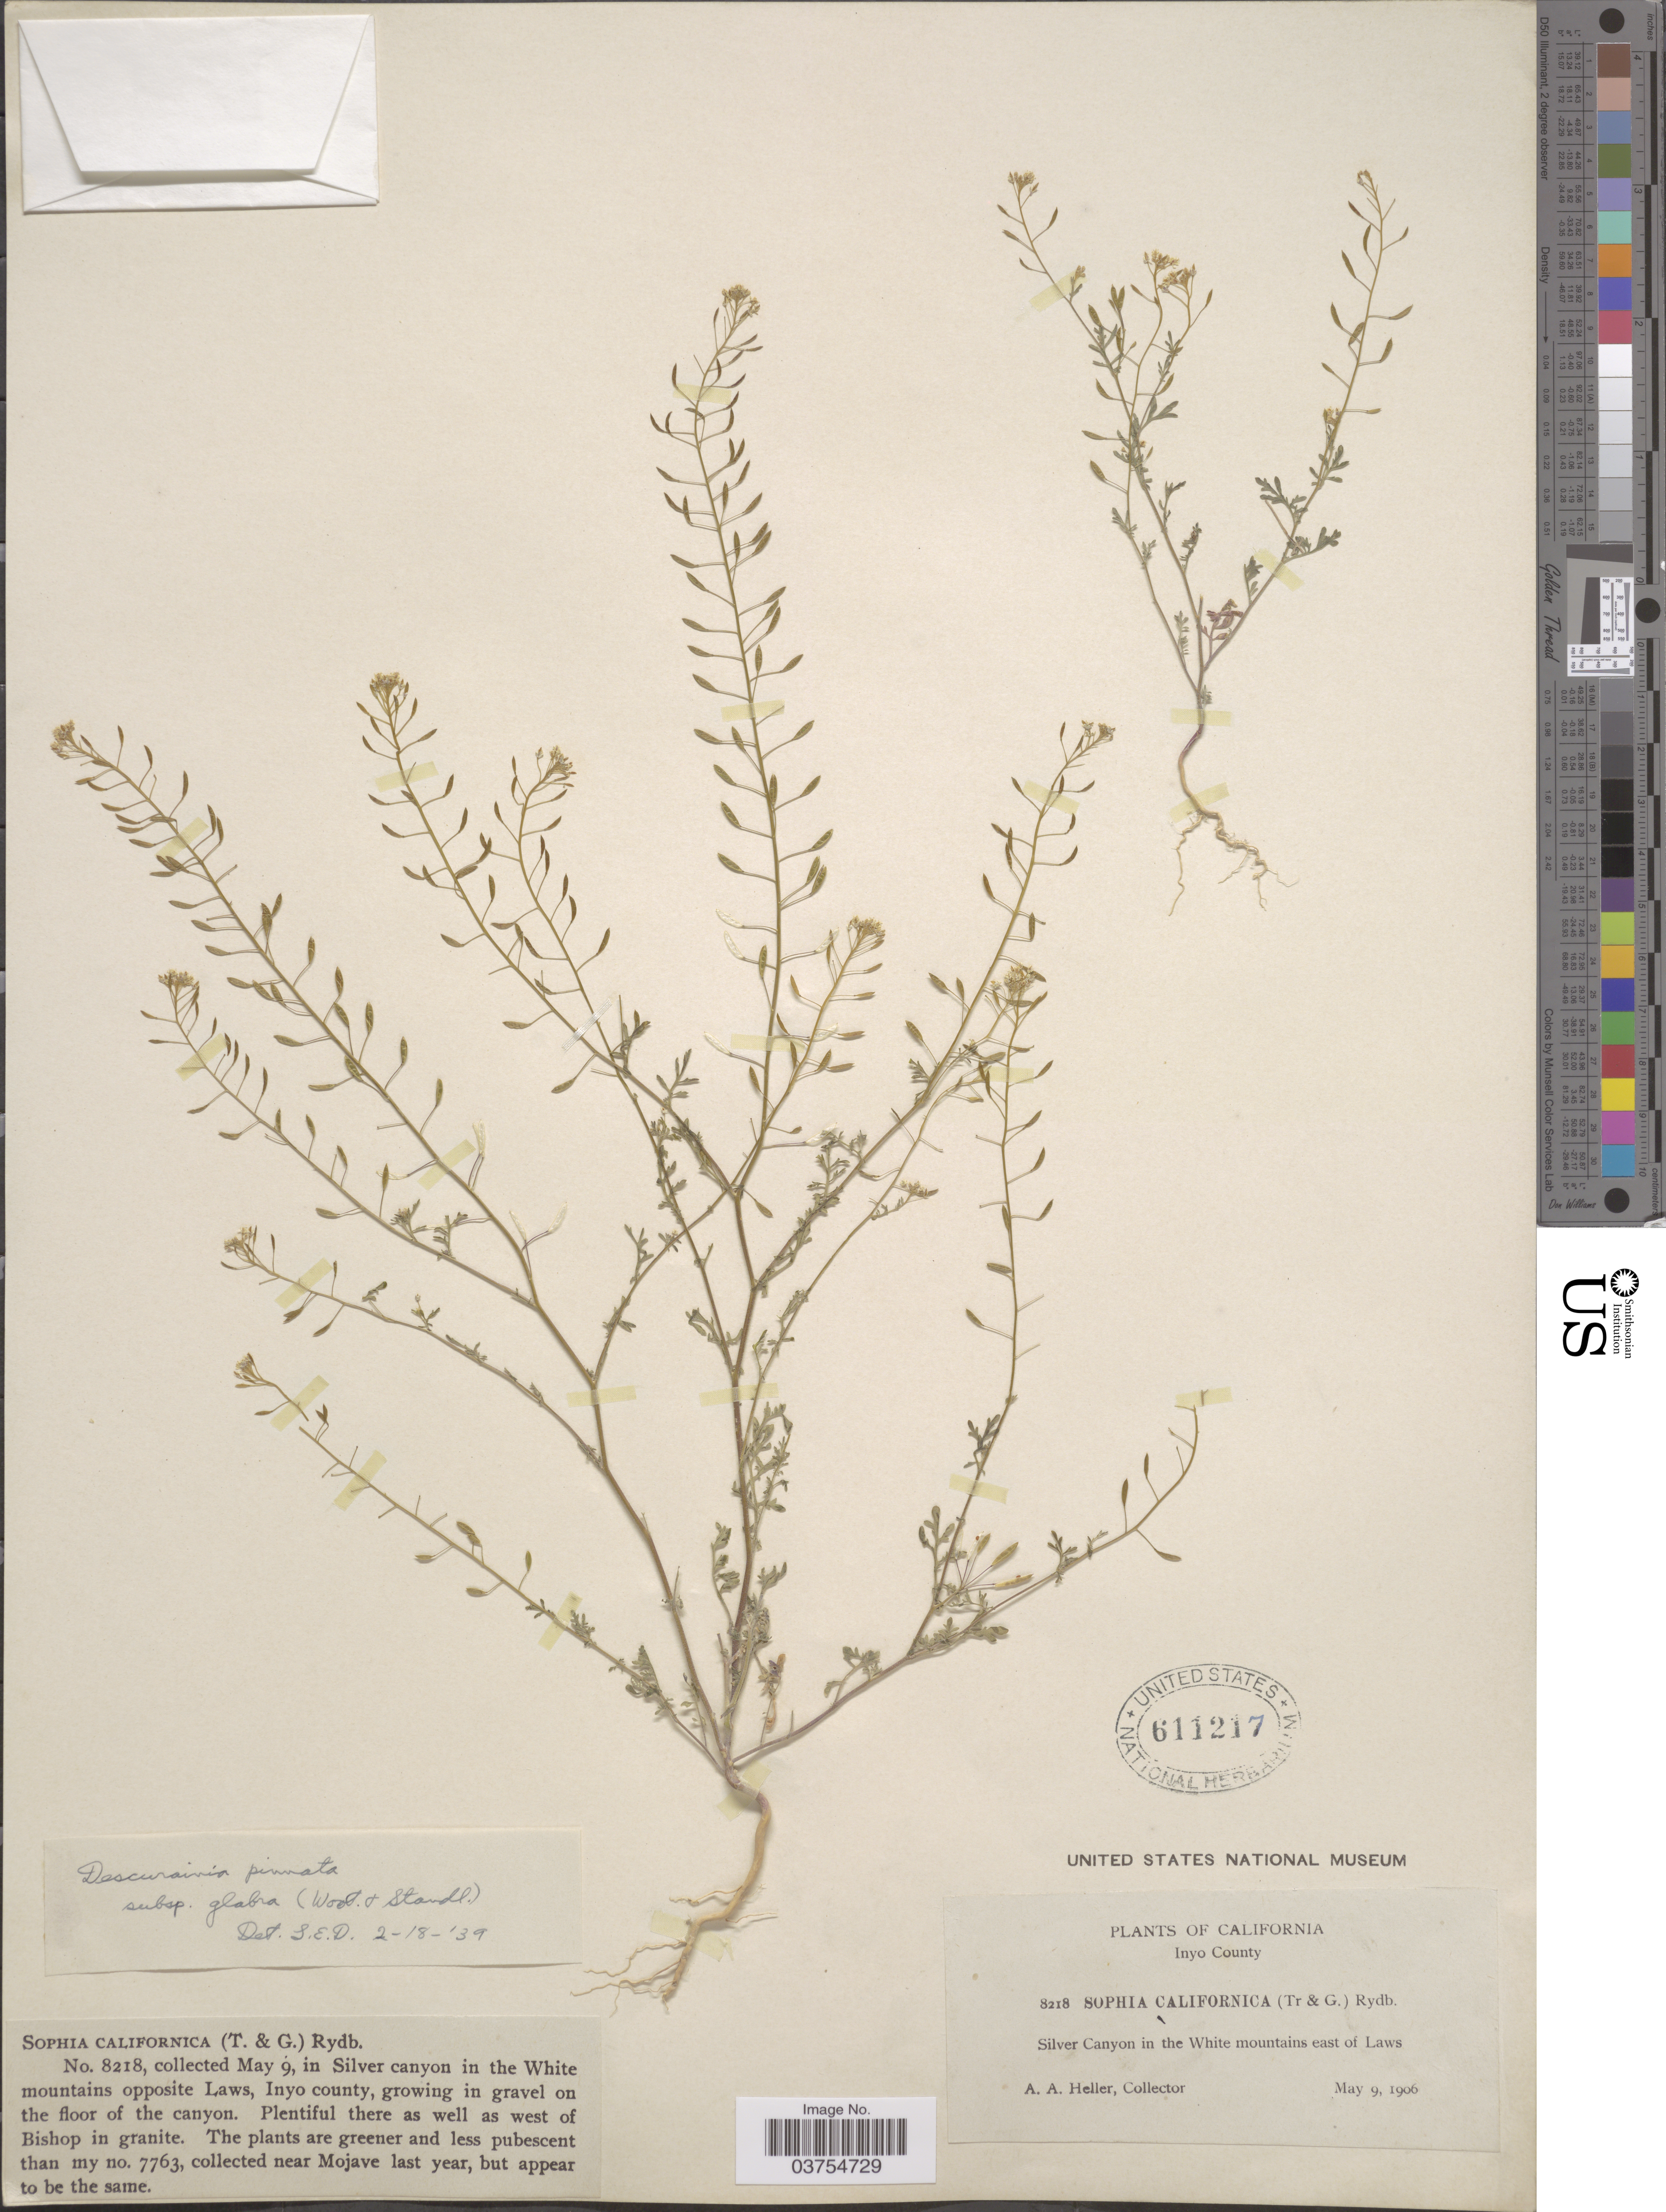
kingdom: Plantae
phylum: Tracheophyta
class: Magnoliopsida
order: Brassicales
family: Brassicaceae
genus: Descurainia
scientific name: Descurainia pinnata subsp. glabra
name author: (Wooton & Standl.) Detling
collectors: A. A. Heller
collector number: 8218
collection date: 1906-05-09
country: United States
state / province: California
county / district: Inyo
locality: Inyo County. Silver Canyon in the White Mountains east of Laws. In Silver canyon in the White mountains opposite Laws.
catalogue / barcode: US 611217